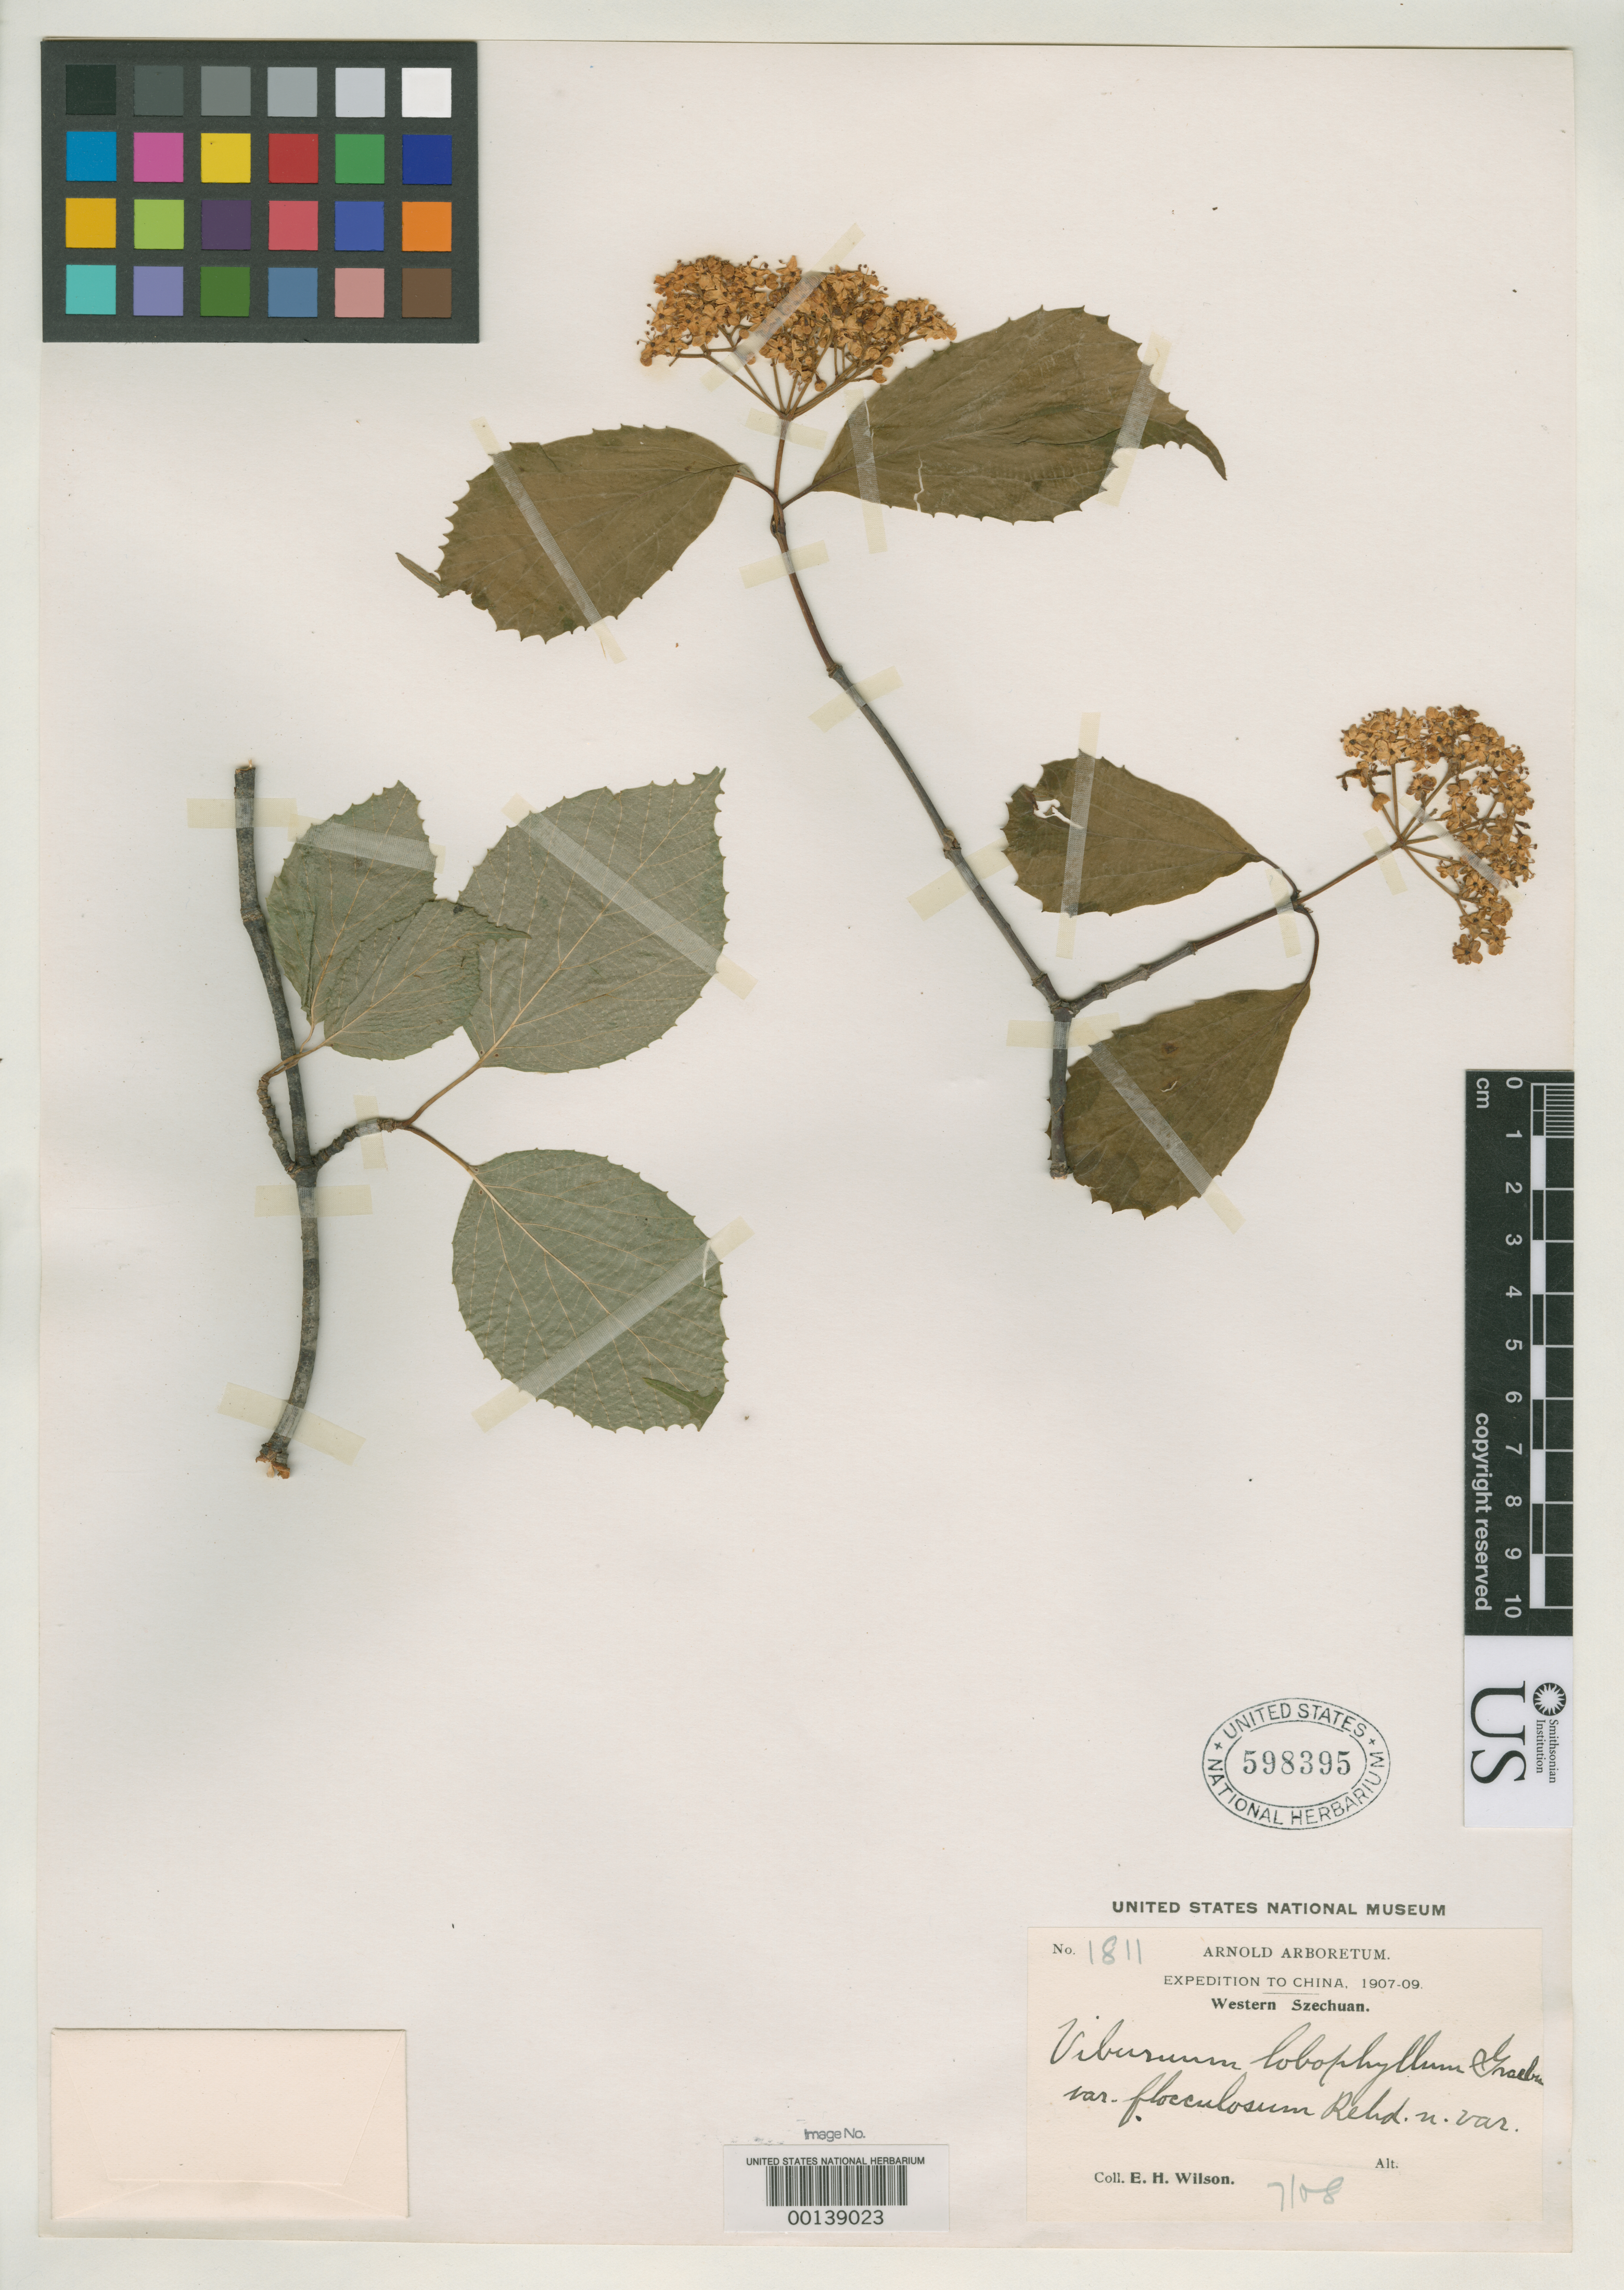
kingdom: Plantae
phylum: Tracheophyta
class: Magnoliopsida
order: Dipsacales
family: Viburnaceae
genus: Viburnum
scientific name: Viburnum lobophyllum var. flocculosum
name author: Rehder in Sarg.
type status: Isotype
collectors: E. H. Wilson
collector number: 1811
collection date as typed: Jul 1908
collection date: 1908-07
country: China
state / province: Sichuan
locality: Western Hupeh.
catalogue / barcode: US 598395